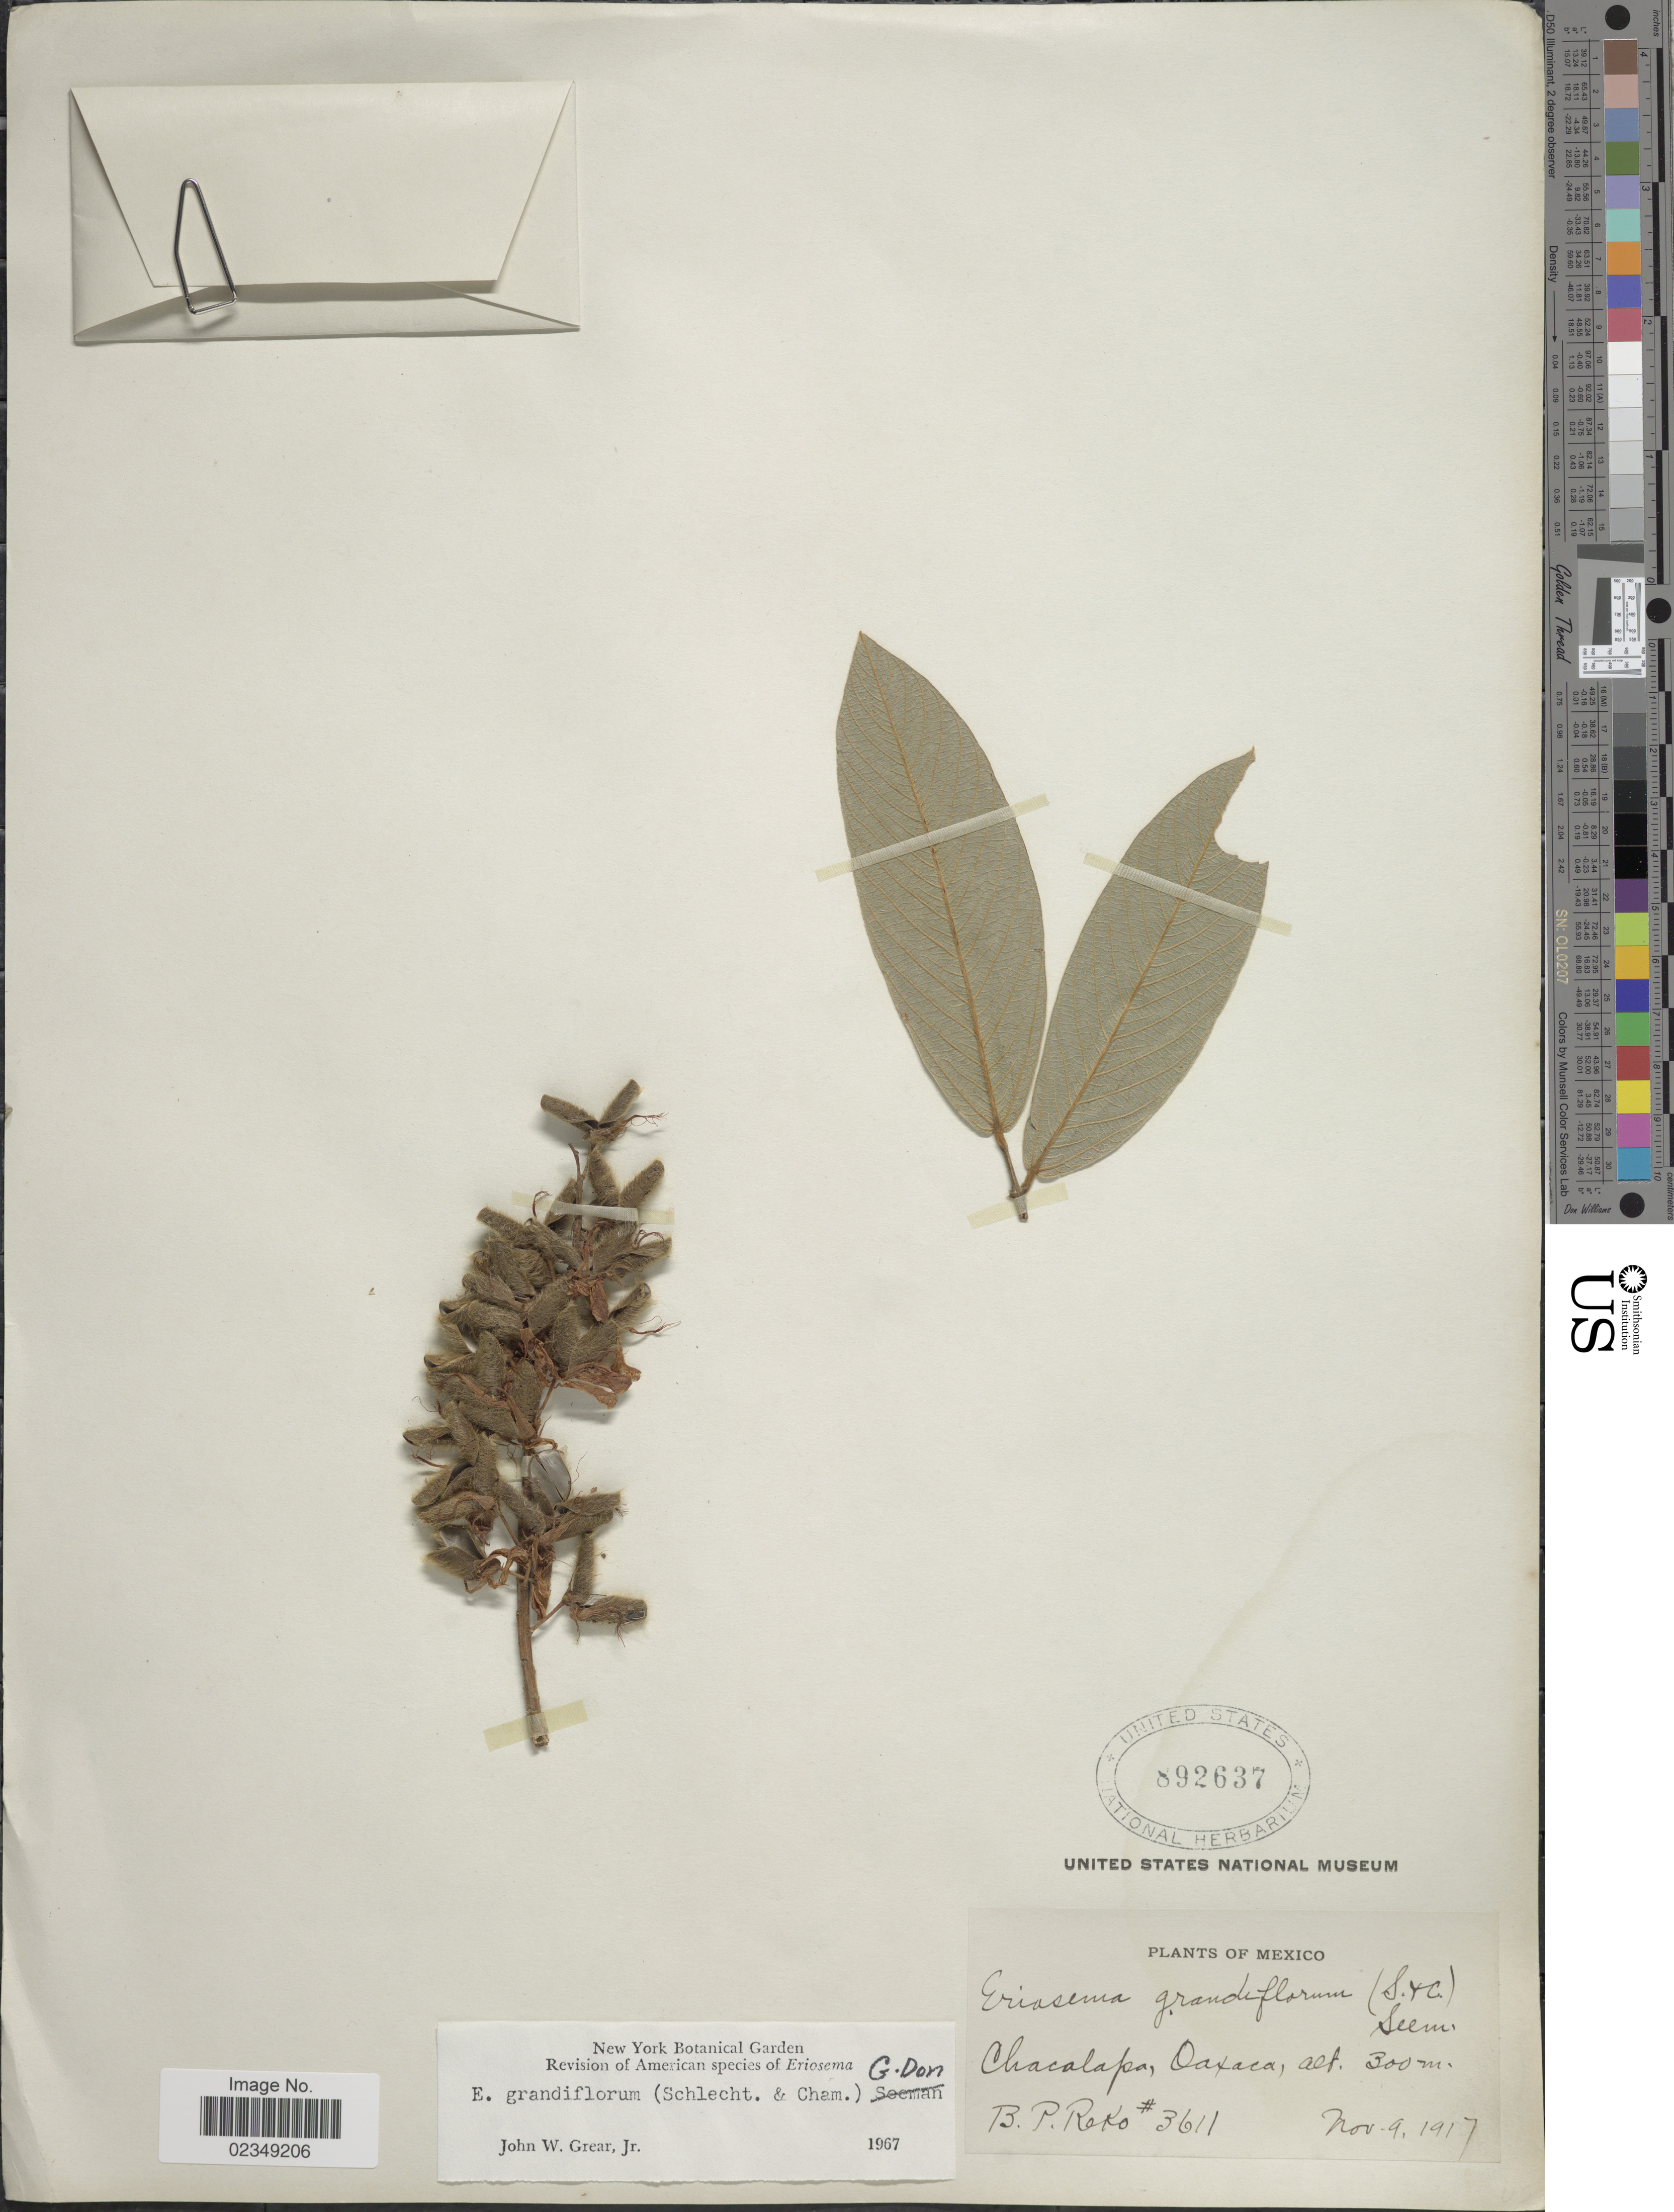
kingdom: Plantae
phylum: Tracheophyta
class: Magnoliopsida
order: Fabales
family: Fabaceae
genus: Eriosema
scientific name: Eriosema grandiflorum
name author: (Schltdl. & Cham.) G. Don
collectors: B. P. Reko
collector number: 3611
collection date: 1917-11-09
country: Mexico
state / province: Oaxaca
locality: Chacalapa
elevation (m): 300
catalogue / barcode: US 892637